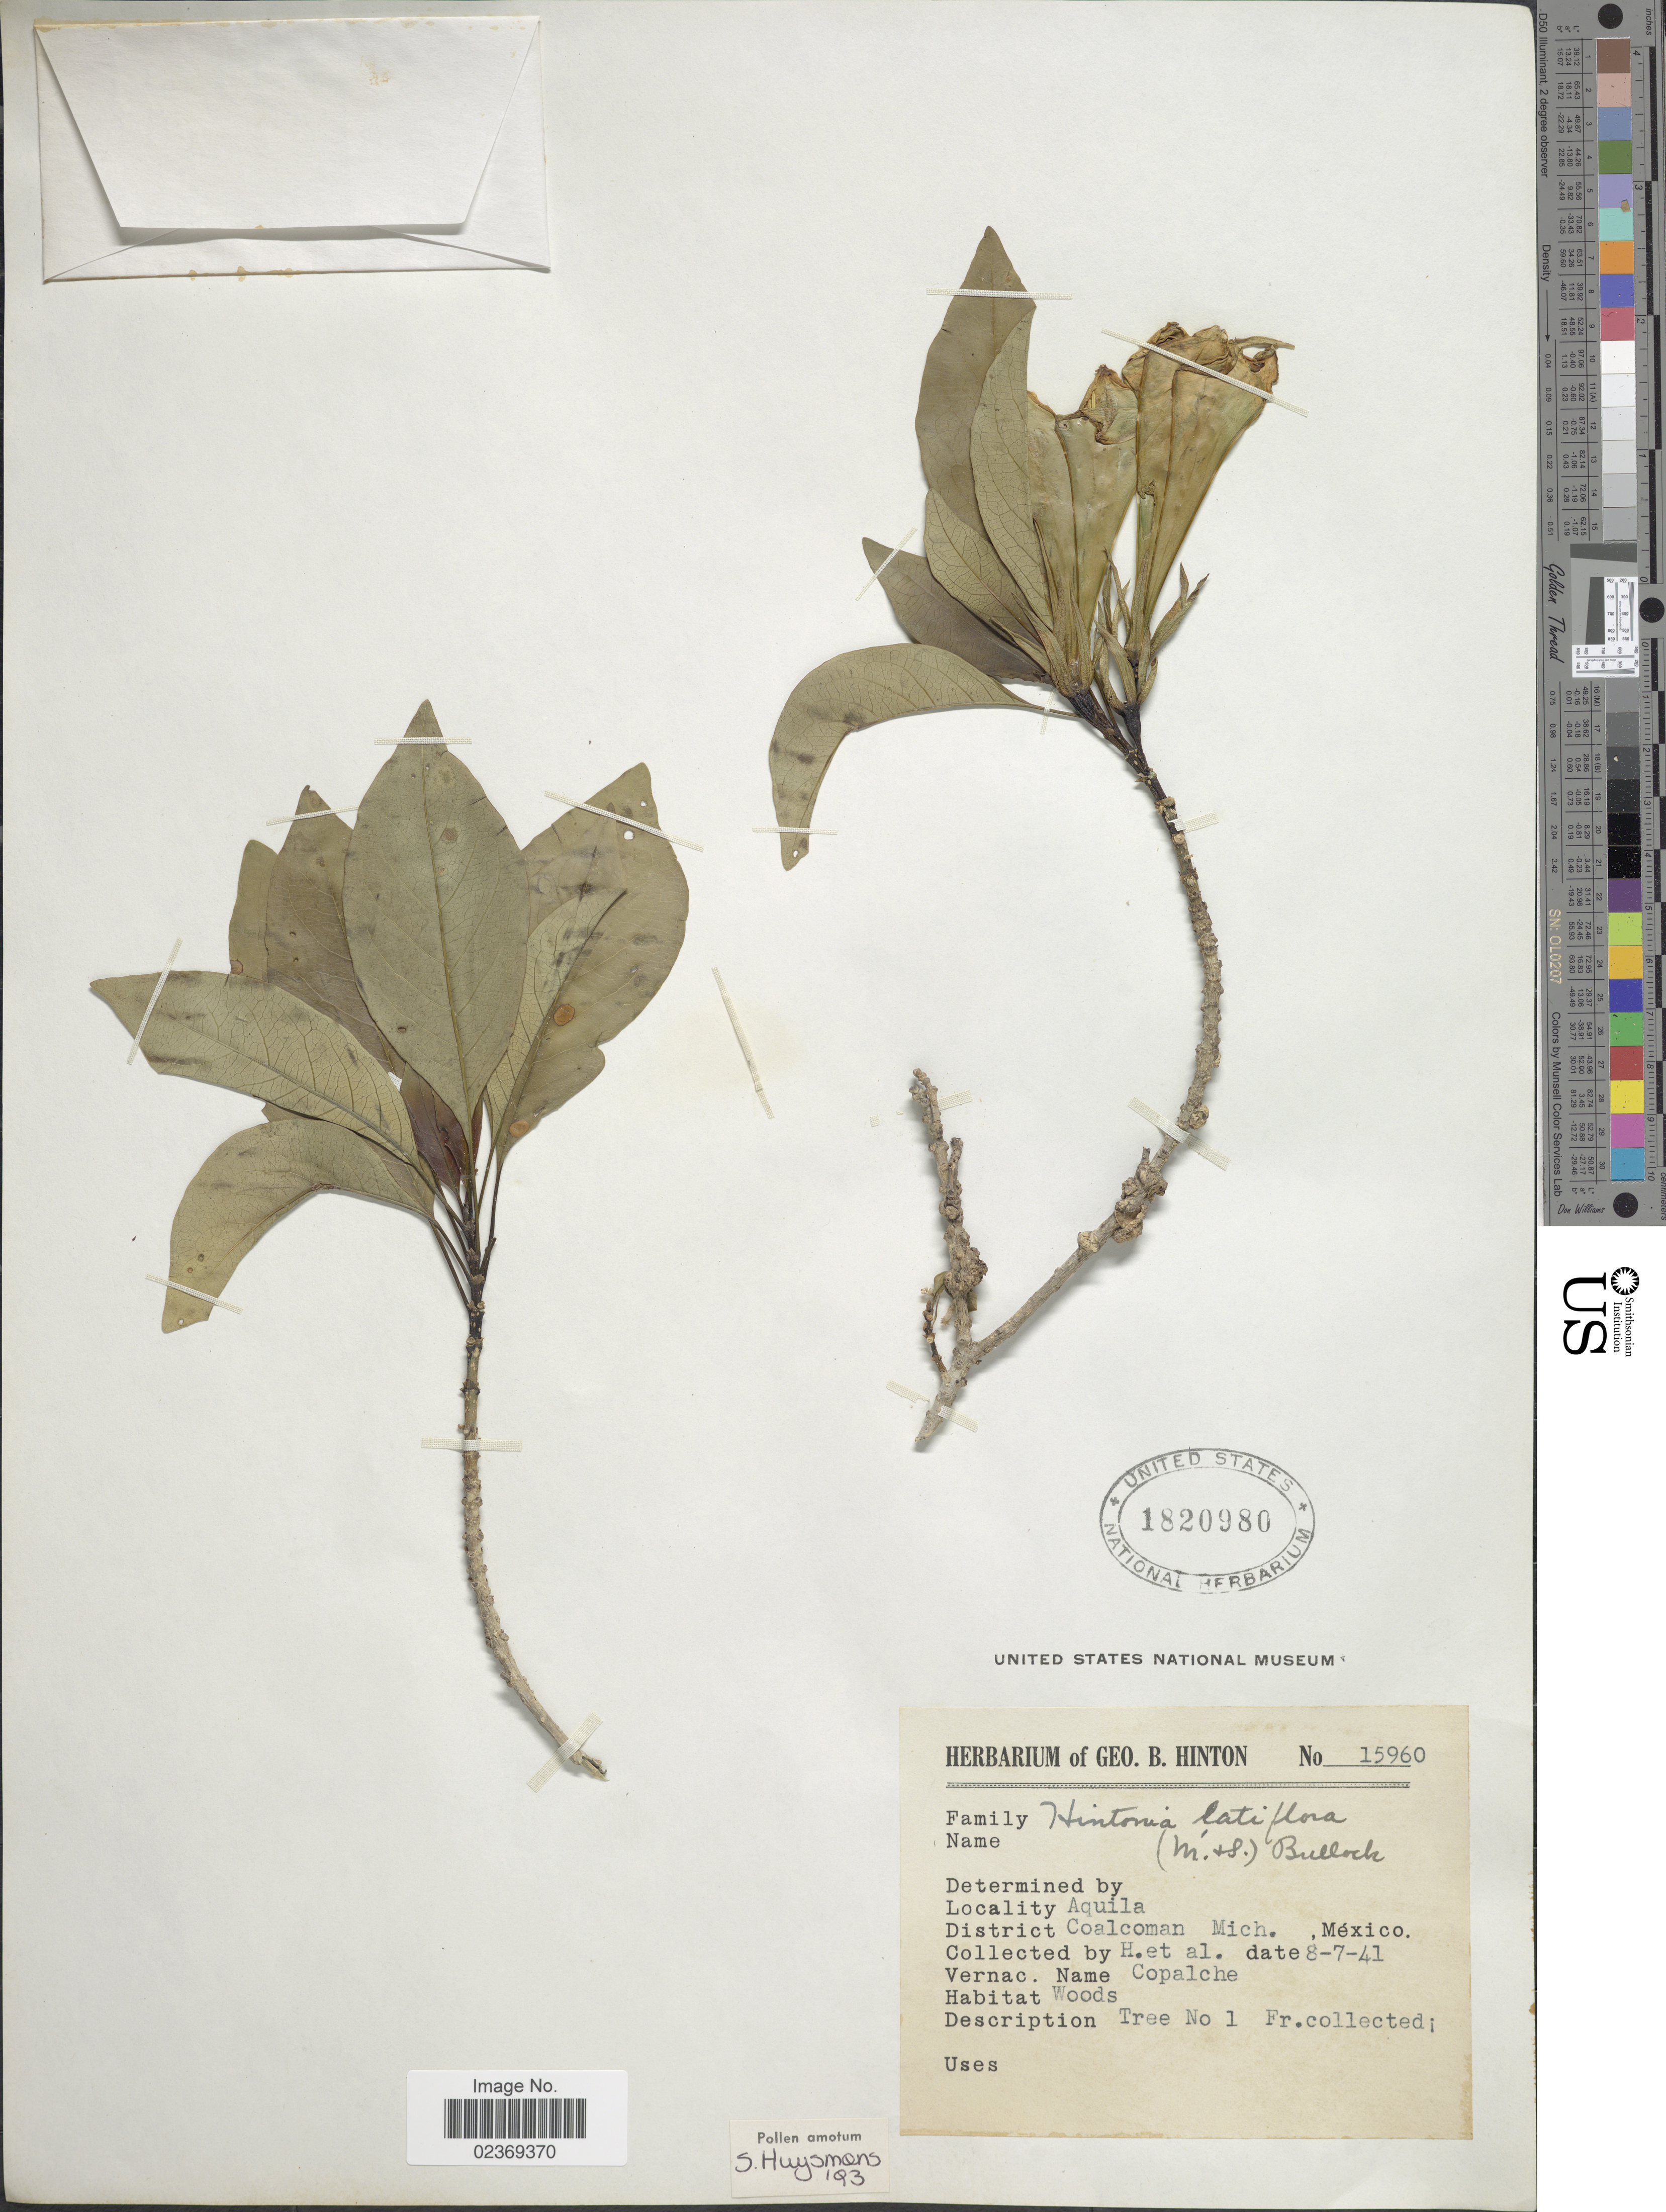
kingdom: Plantae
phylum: Tracheophyta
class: Magnoliopsida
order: Gentianales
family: Rubiaceae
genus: Hintonia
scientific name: Hintonia latiflora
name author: (Sessé & Moc. ex DC.) Bullock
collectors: G. B. Hinton & et al.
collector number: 15960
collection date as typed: Transcribed d/m/y: 7/8/41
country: Mexico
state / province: Michoacán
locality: Aquila, District Coalcoman.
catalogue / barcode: US 1820980